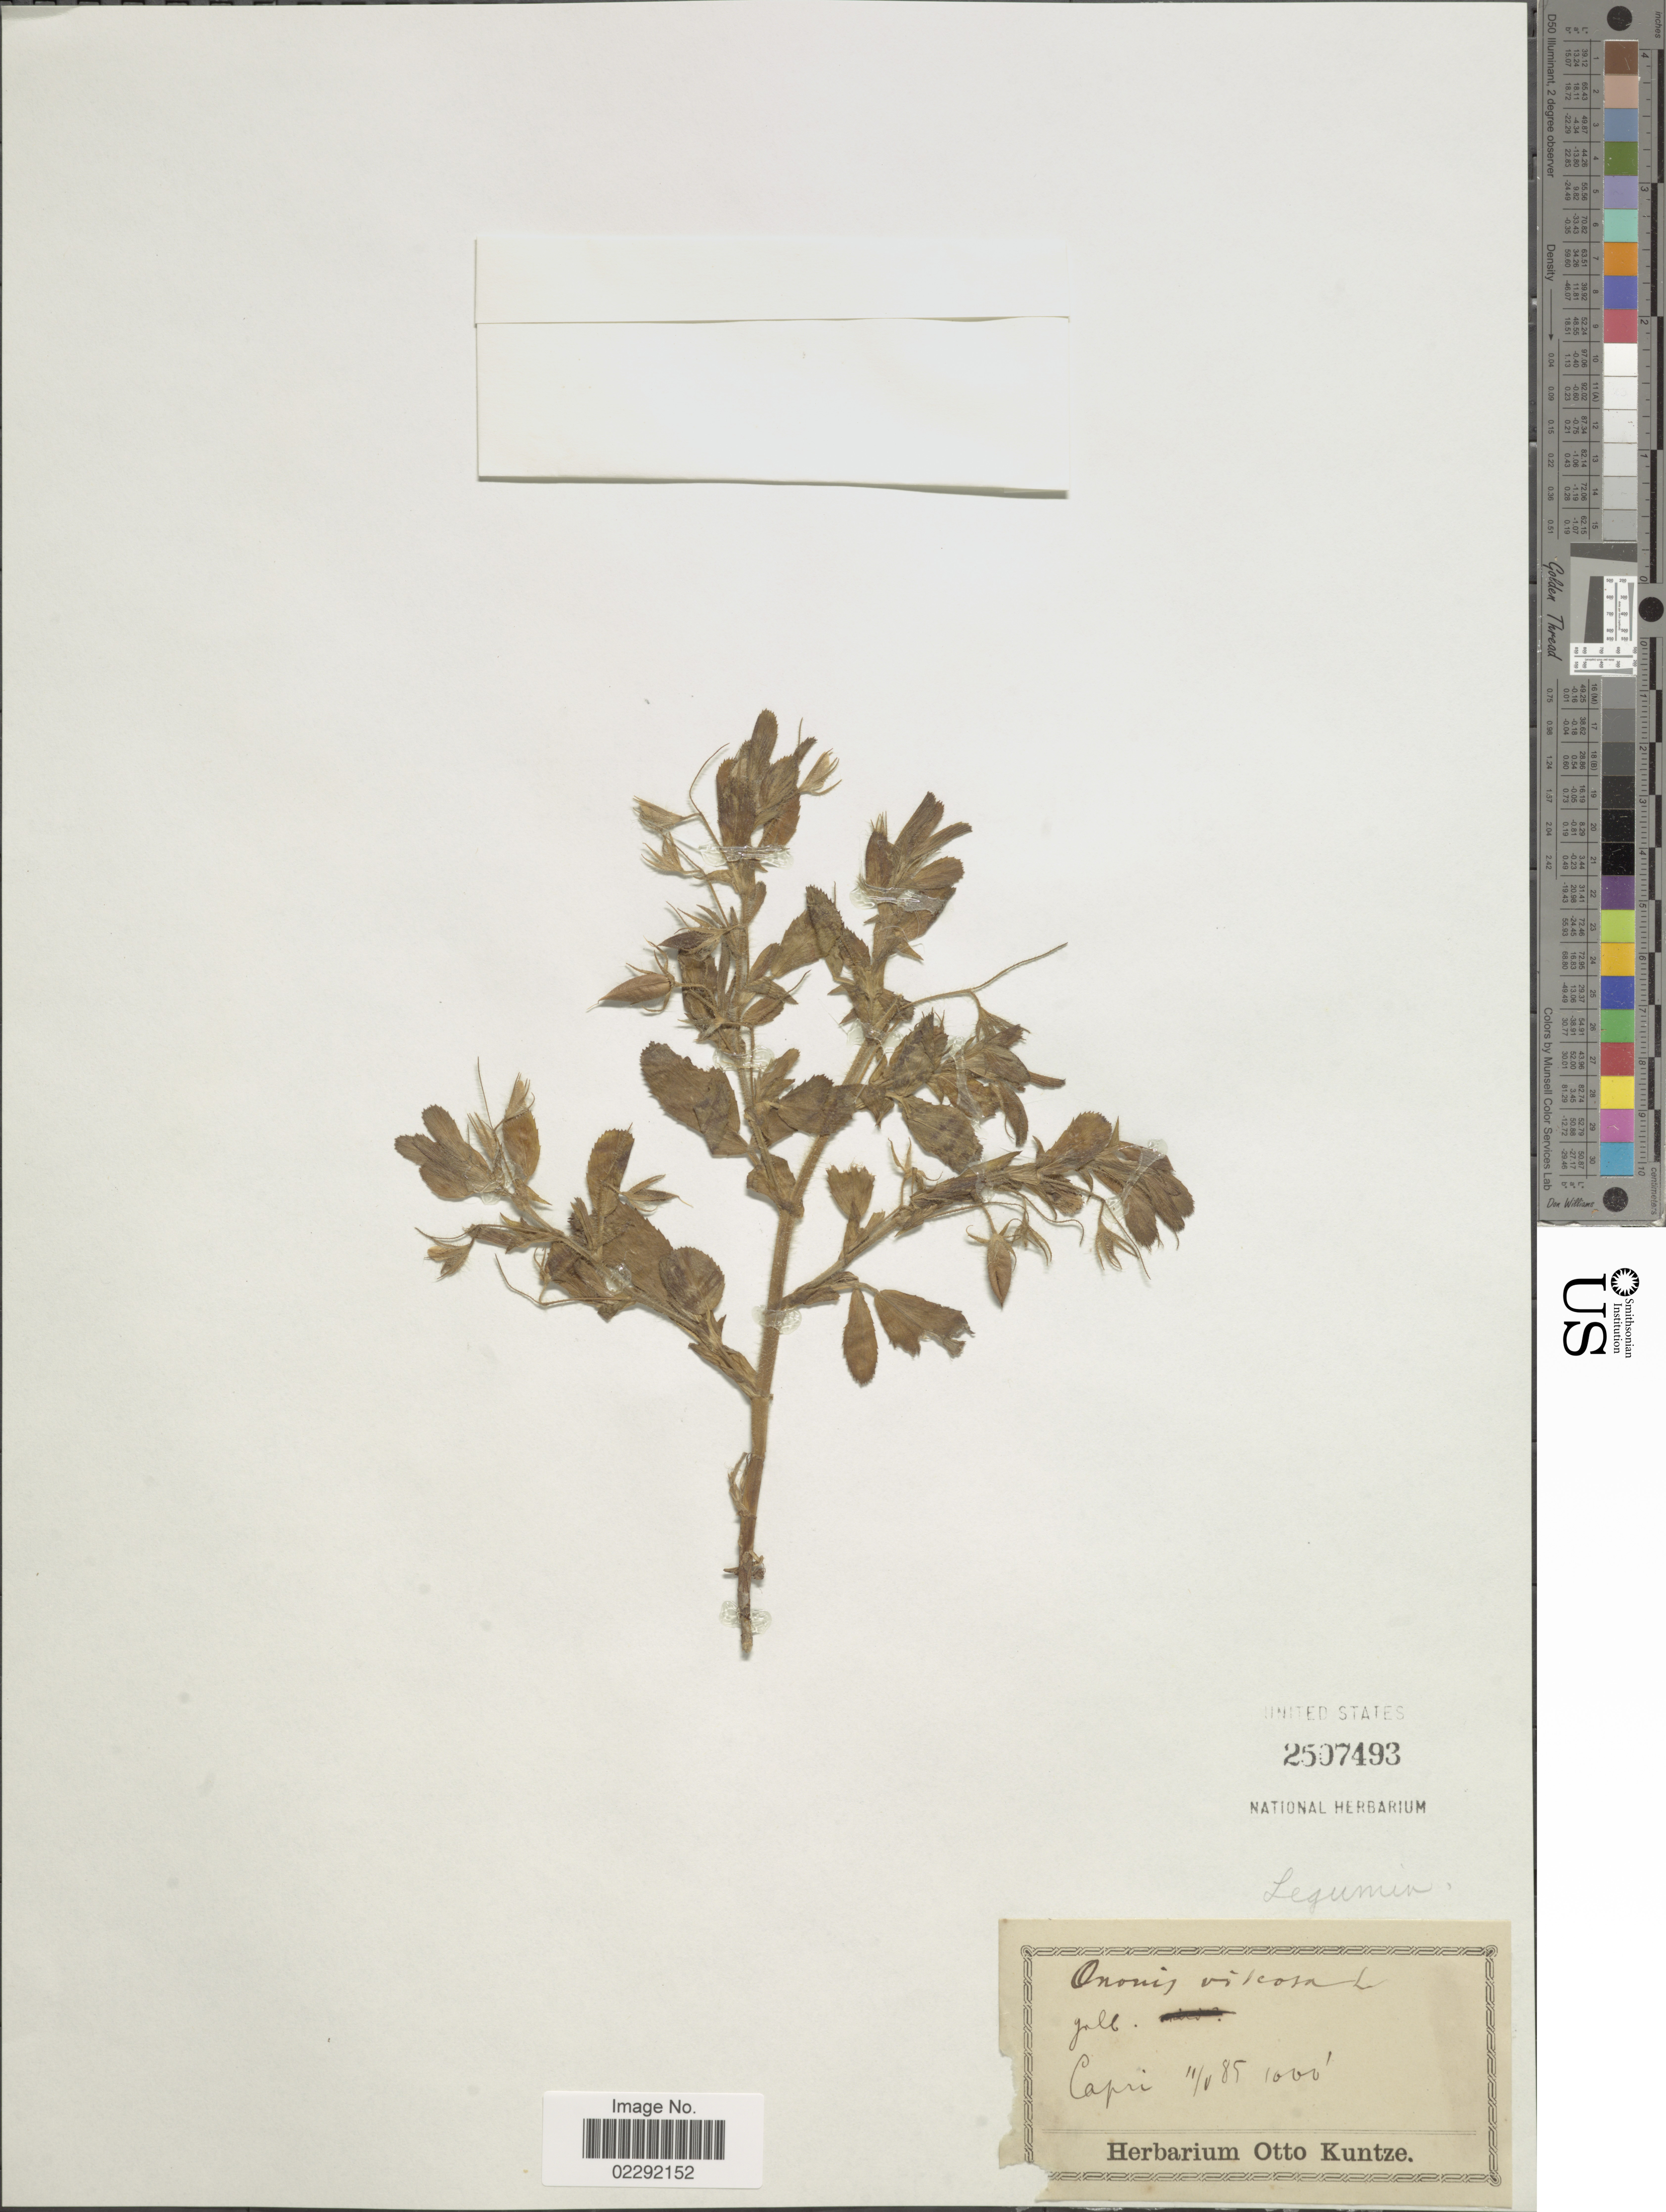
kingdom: Plantae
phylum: Tracheophyta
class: Magnoliopsida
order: Fabales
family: Fabaceae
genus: Ononis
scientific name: Ononis viscosa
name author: L.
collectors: ex herb. Otto Kuntze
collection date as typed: Transcribed d/m/y: 11/5/85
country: Italy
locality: Capri. [interpreted]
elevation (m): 305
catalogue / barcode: US 2507493